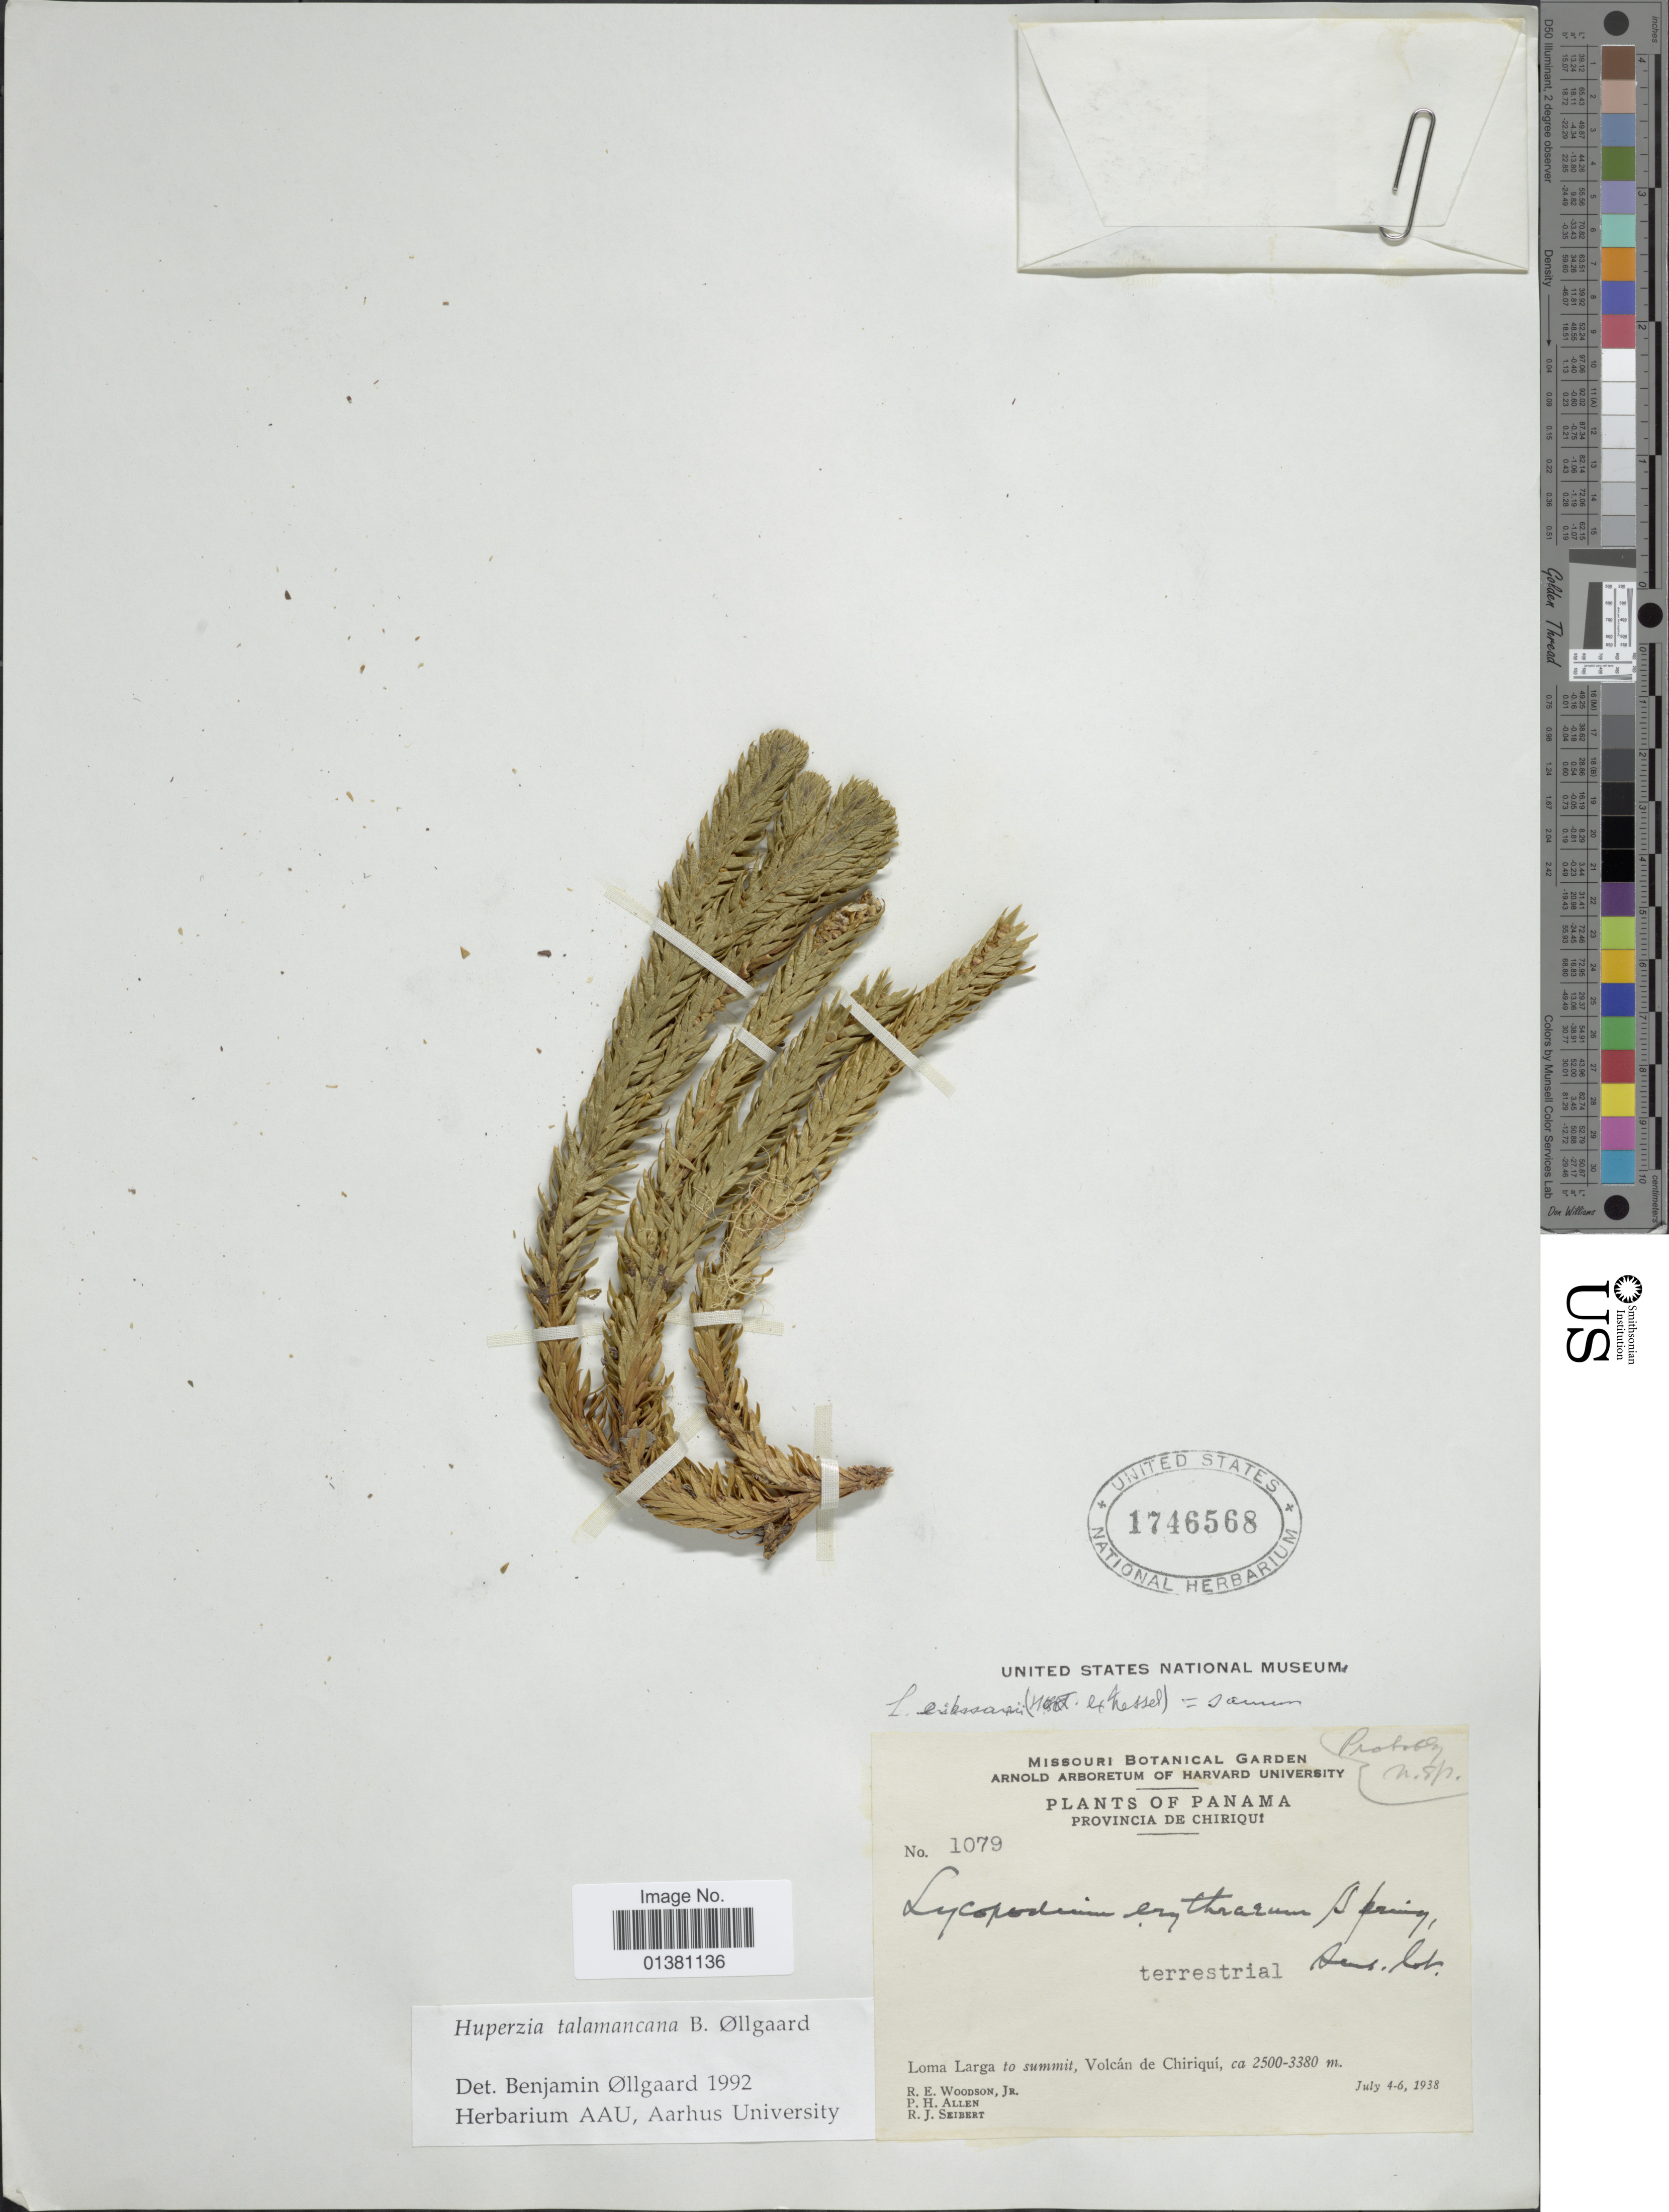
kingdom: Plantae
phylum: Tracheophyta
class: Lycopodiopsida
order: Lycopodiales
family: Lycopodiaceae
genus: Phlegmariurus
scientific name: Phlegmariurus talamancanus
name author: (B. Øllg.) B. Øllg.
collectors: R. E. Woodson, P. H. Allen & R. J. Seibert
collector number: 1079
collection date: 1938-07-04/1938-07-06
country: Panama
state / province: Chiriqui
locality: Provincia de Chiriqui, Loma Larga to summit, Volcán de Chiriqui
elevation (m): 2500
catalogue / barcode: US 1746568